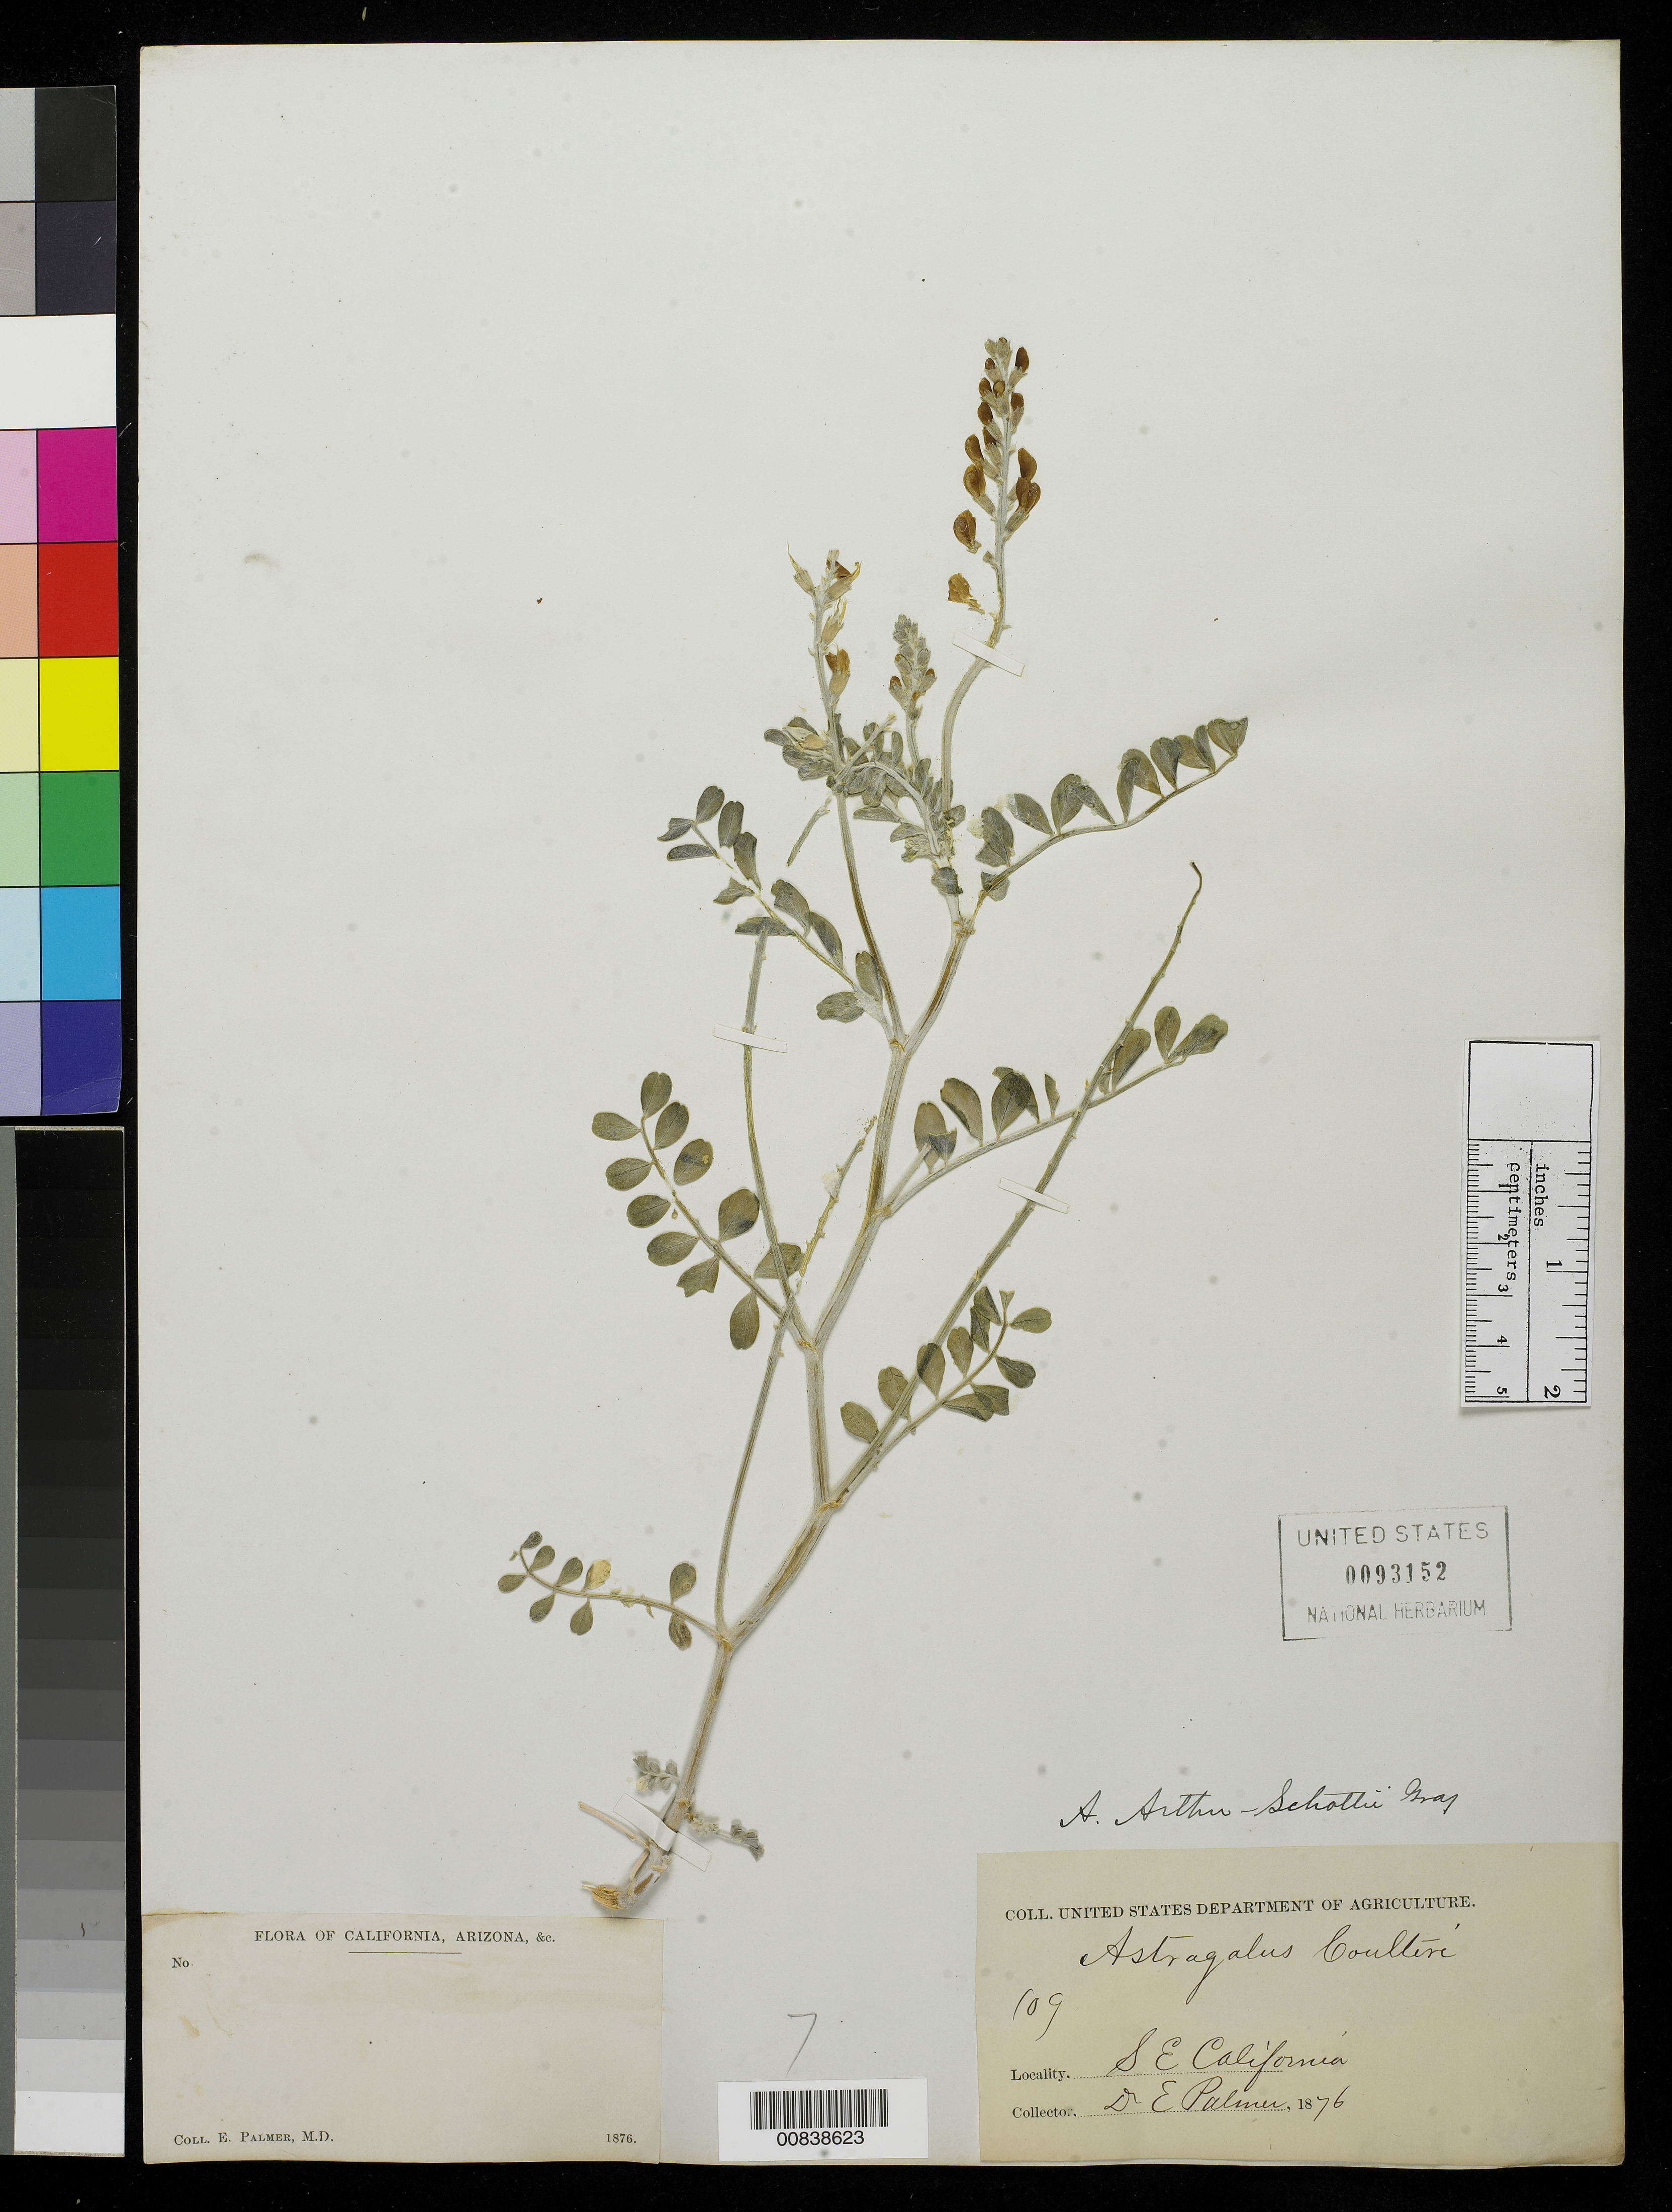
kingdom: Plantae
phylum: Tracheophyta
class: Magnoliopsida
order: Fabales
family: Fabaceae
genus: Astragalus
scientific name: Astragalus arthu-schottii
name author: A. Gray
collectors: E. Palmer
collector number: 109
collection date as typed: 1876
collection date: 1876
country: United States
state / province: California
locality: S.E. California.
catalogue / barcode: US 93152